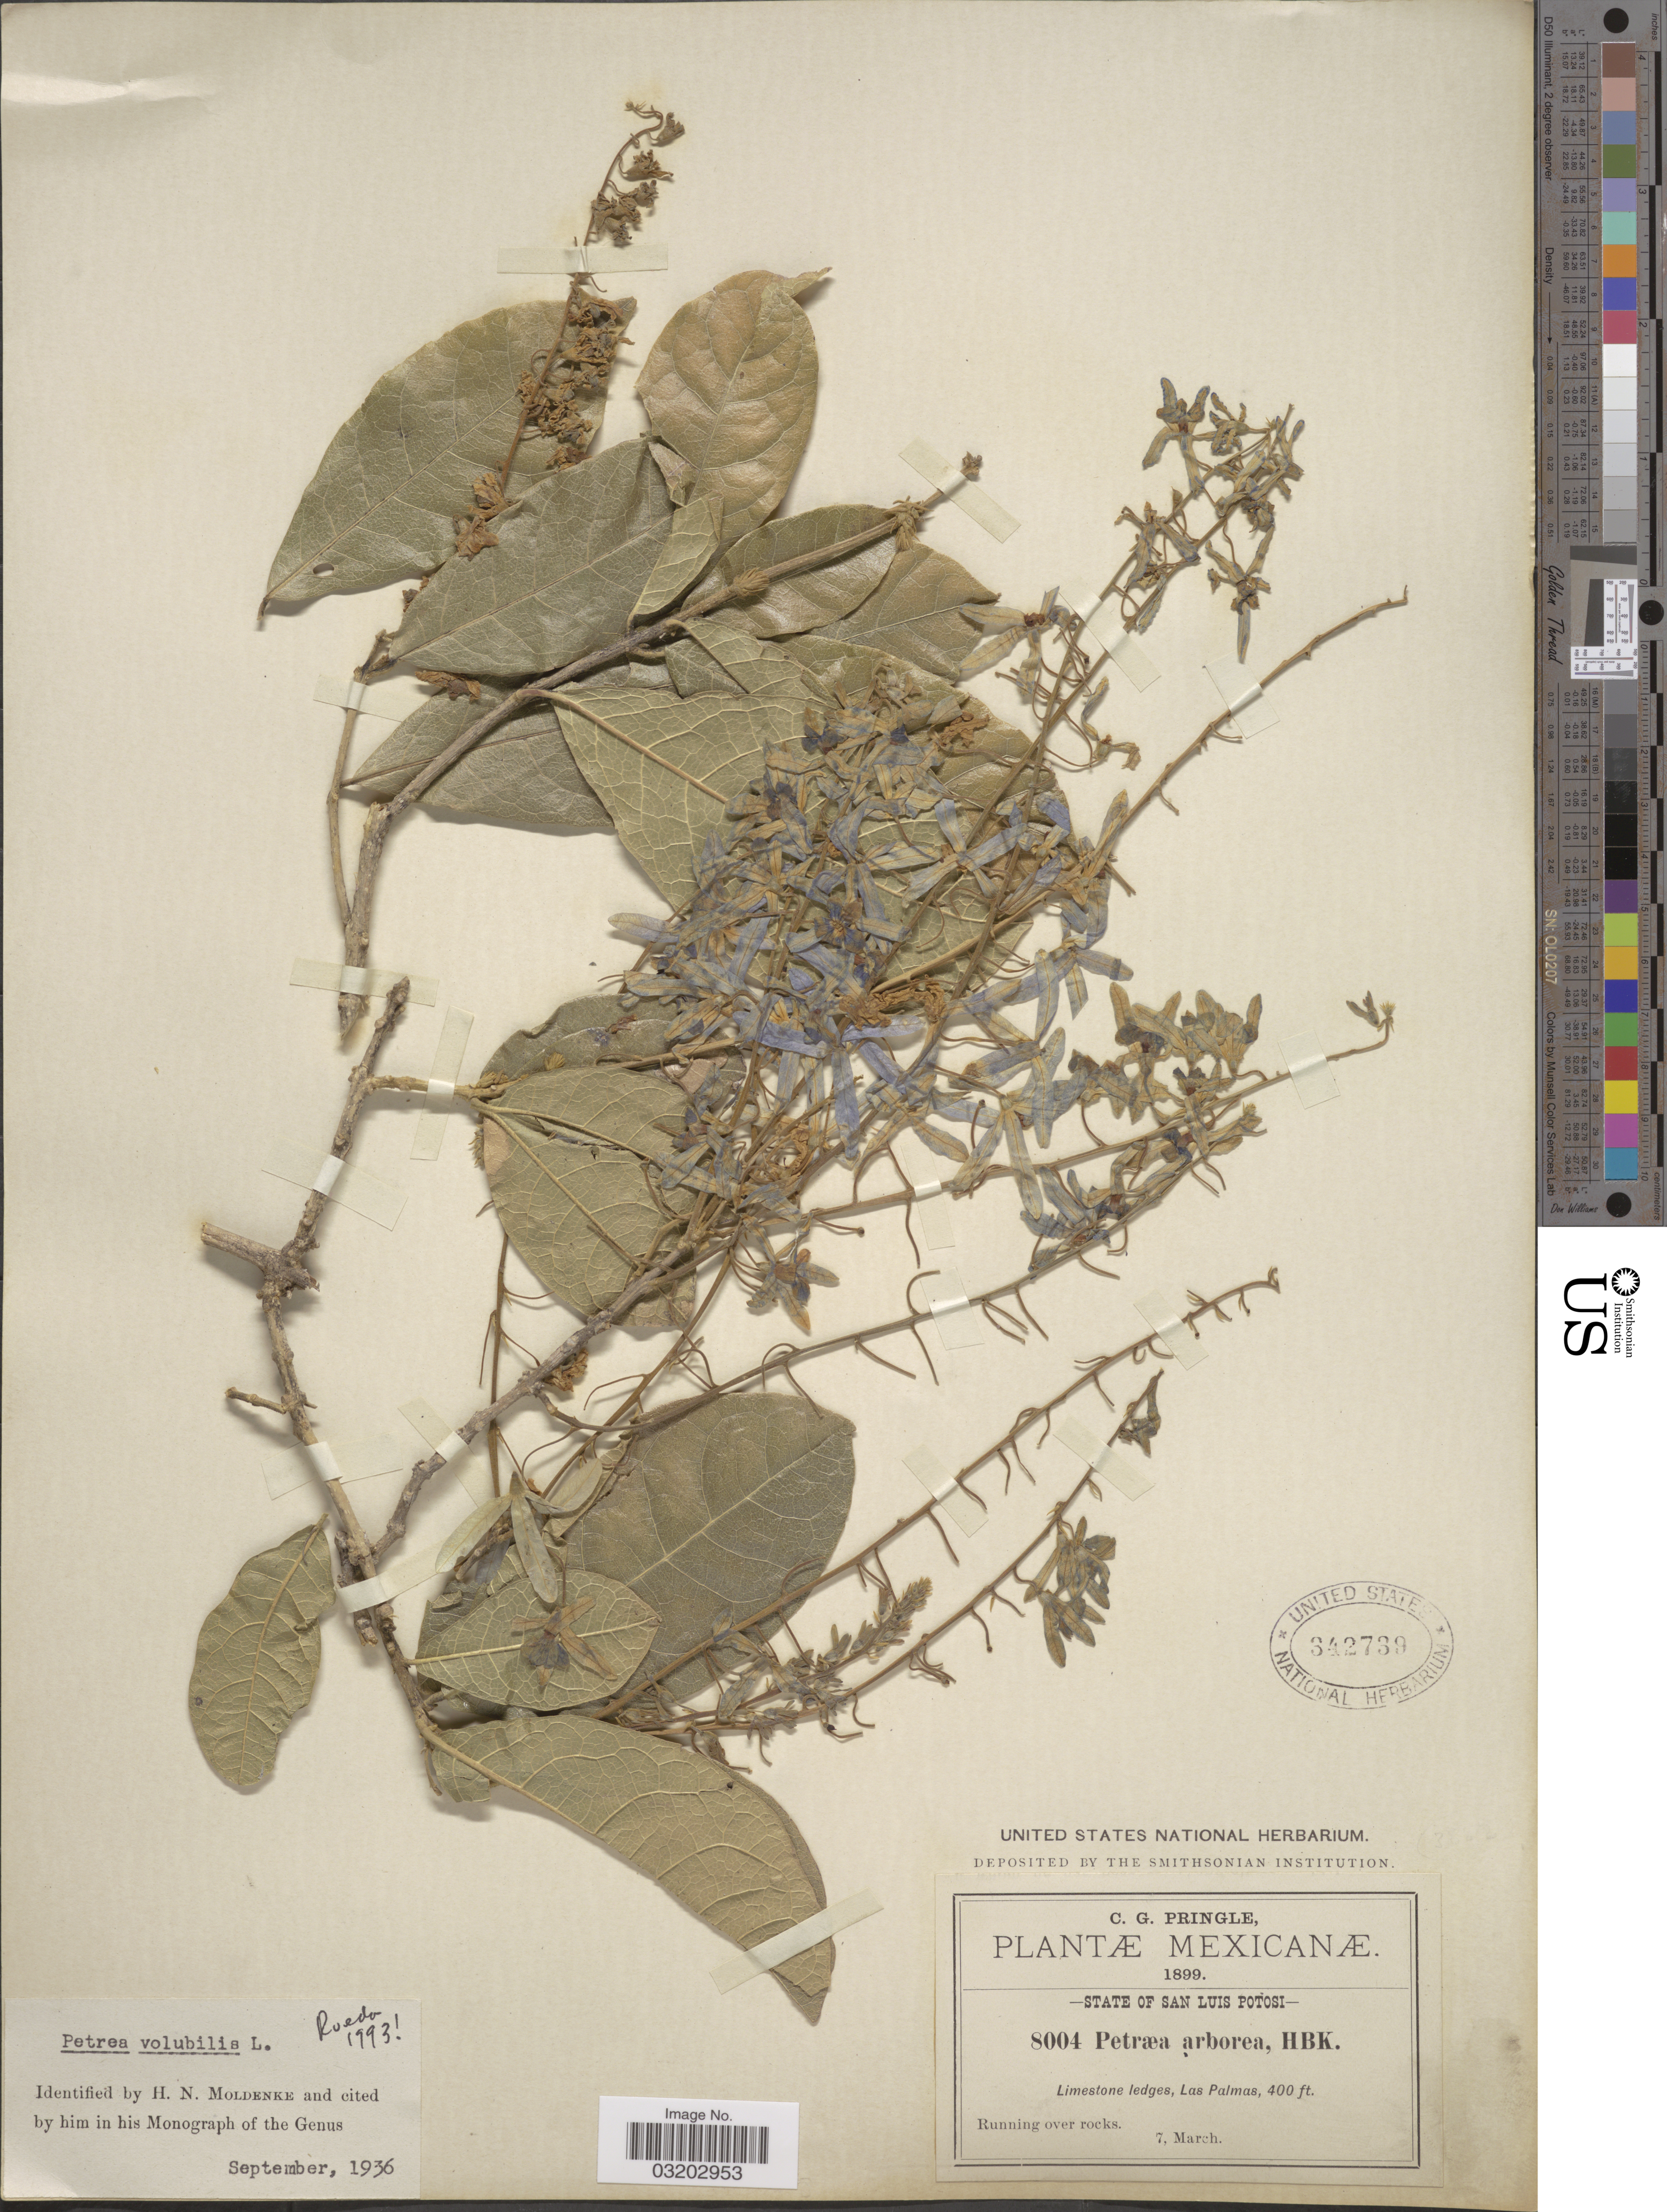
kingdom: Plantae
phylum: Tracheophyta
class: Magnoliopsida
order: Lamiales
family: Verbenaceae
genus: Petrea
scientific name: Petrea volubilis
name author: L.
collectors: C. G. Pringle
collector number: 8004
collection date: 1899-03-07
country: Mexico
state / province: San Luis Potosí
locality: Limestone ledges, Las Palmas.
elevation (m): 122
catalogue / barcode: US 342739